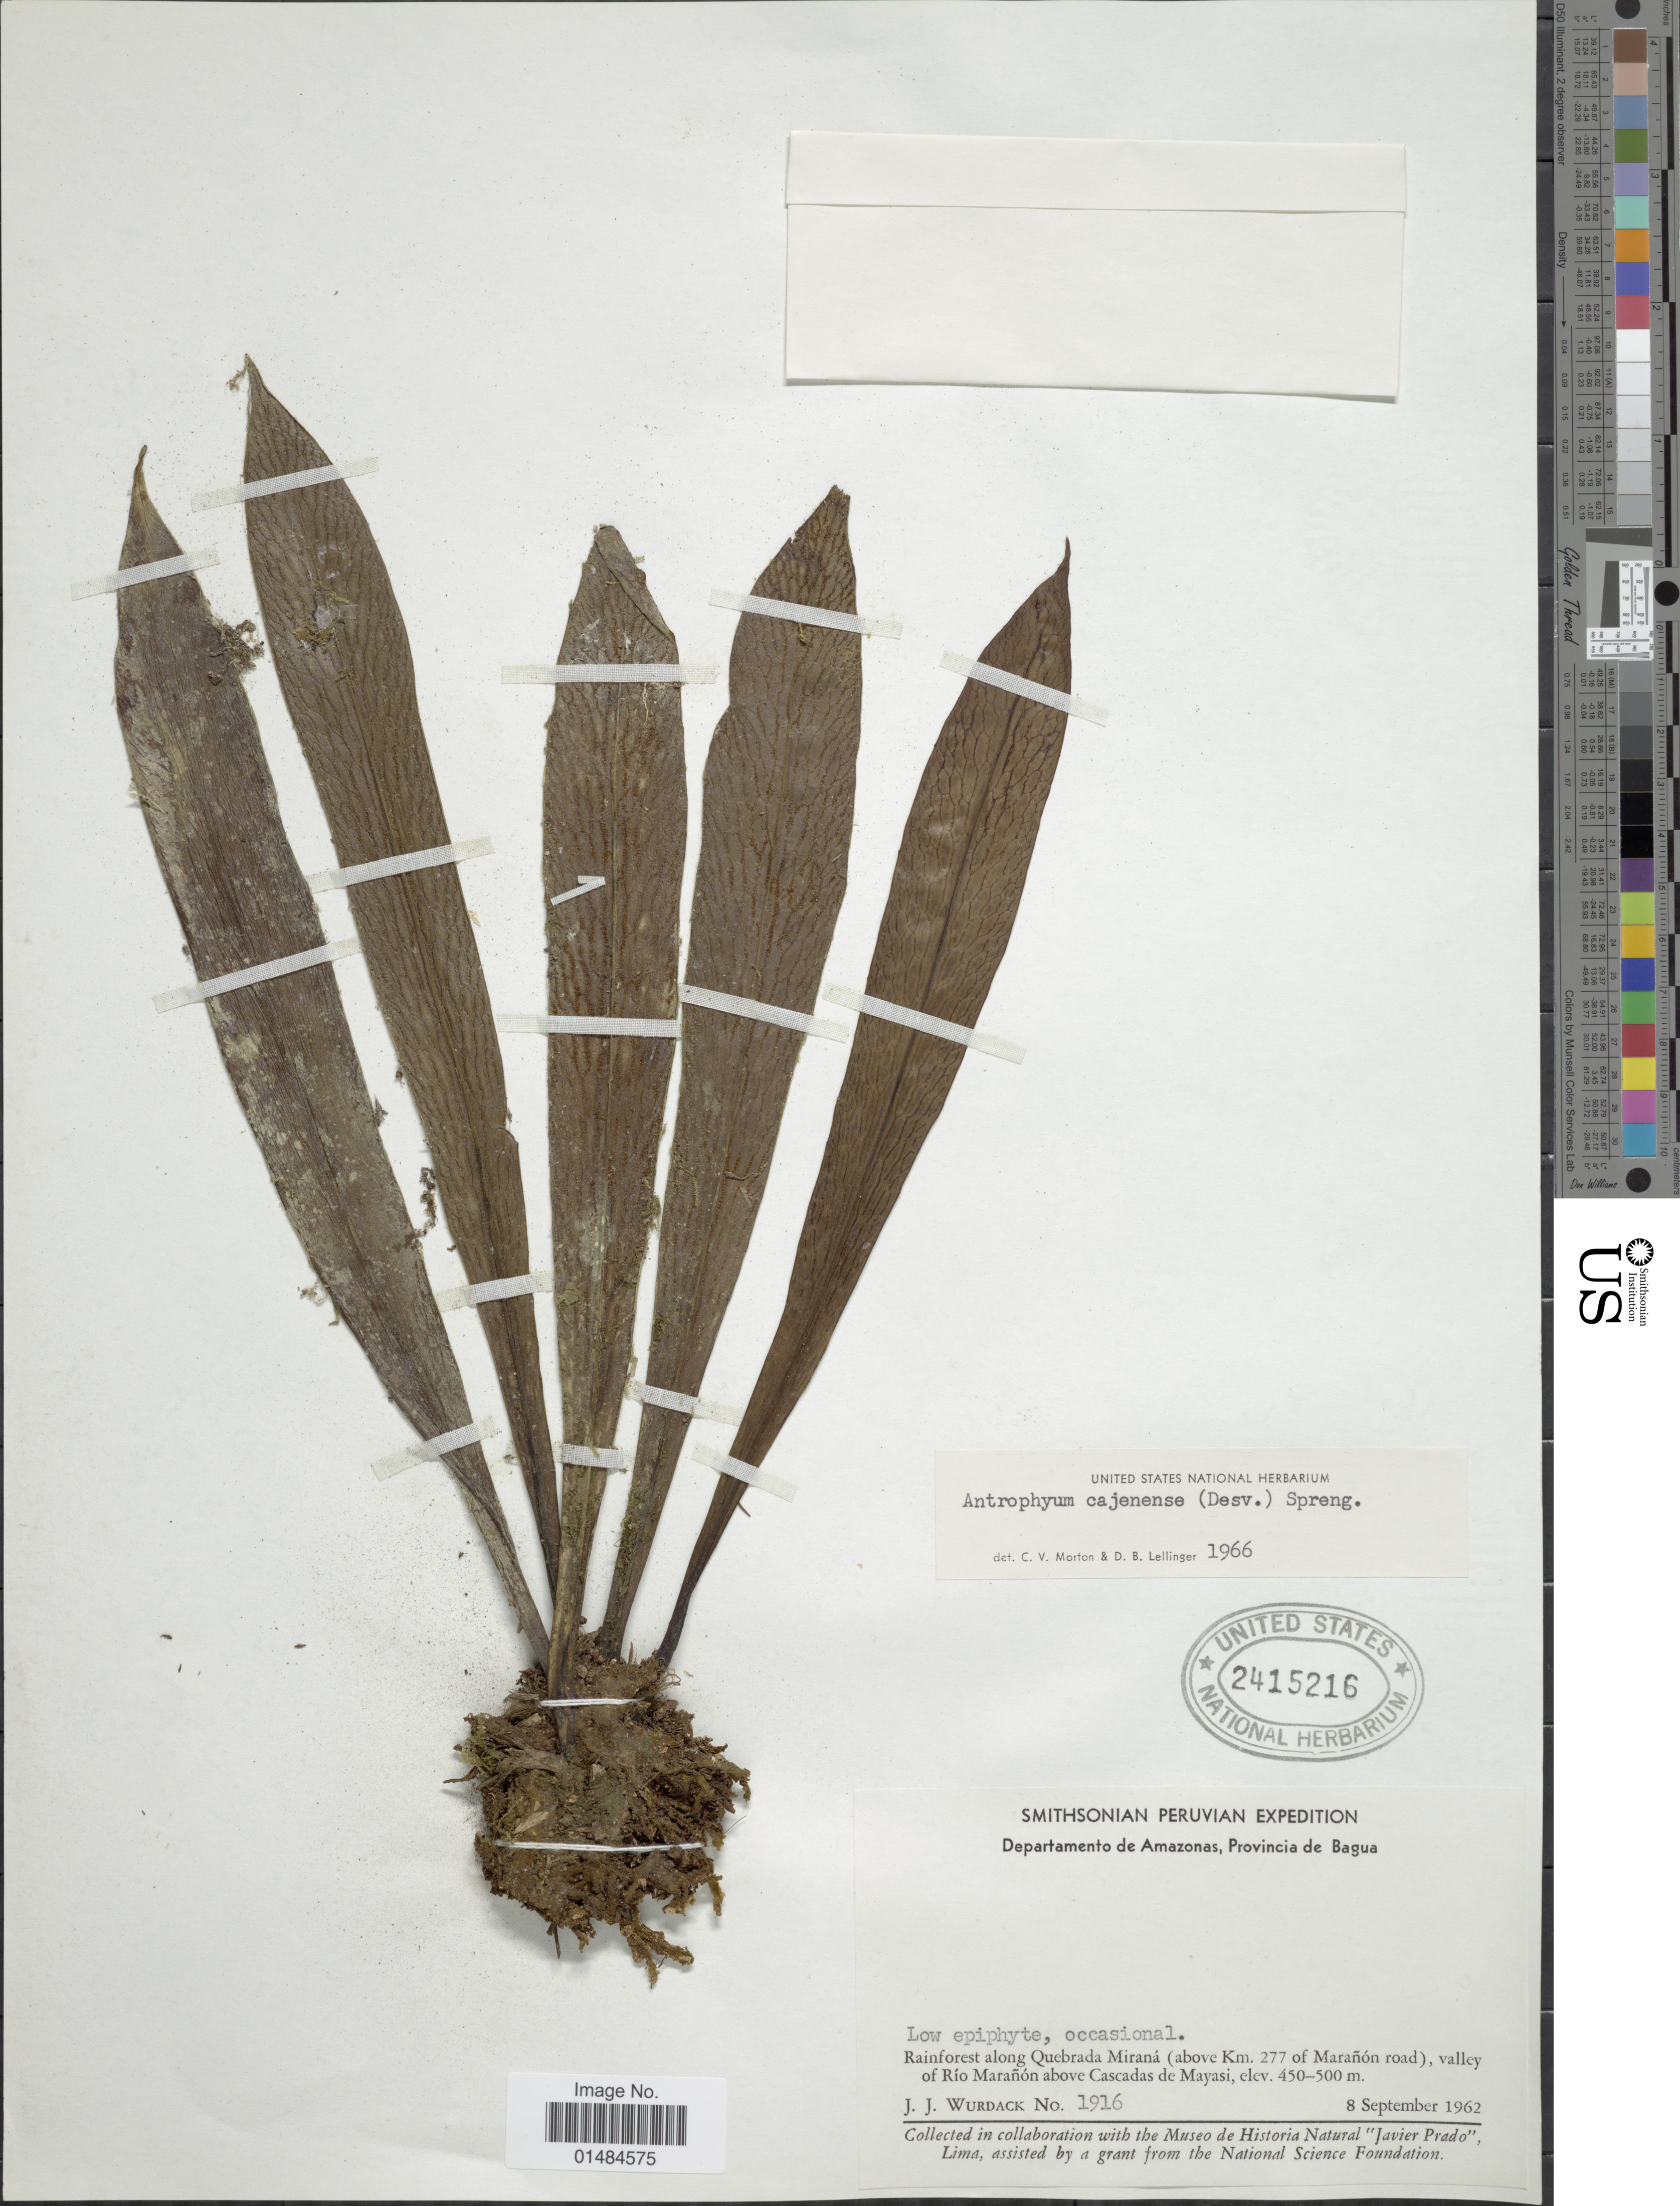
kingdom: Plantae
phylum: Tracheophyta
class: Polypodiopsida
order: Polypodiales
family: Pteridaceae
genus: Polytaenium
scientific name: Polytaenium cajenense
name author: (Desv.) Benedict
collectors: J. J. Wurdack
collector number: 1916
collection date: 1962-09-08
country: Peru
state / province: Amazonas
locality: Provincia de Bagua. Rainforest along Quebrada Miraná (above Km. 277 of Marañón road), valley of Río Marañón above Vascadas de Mayasi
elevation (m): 450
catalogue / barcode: US 2415216